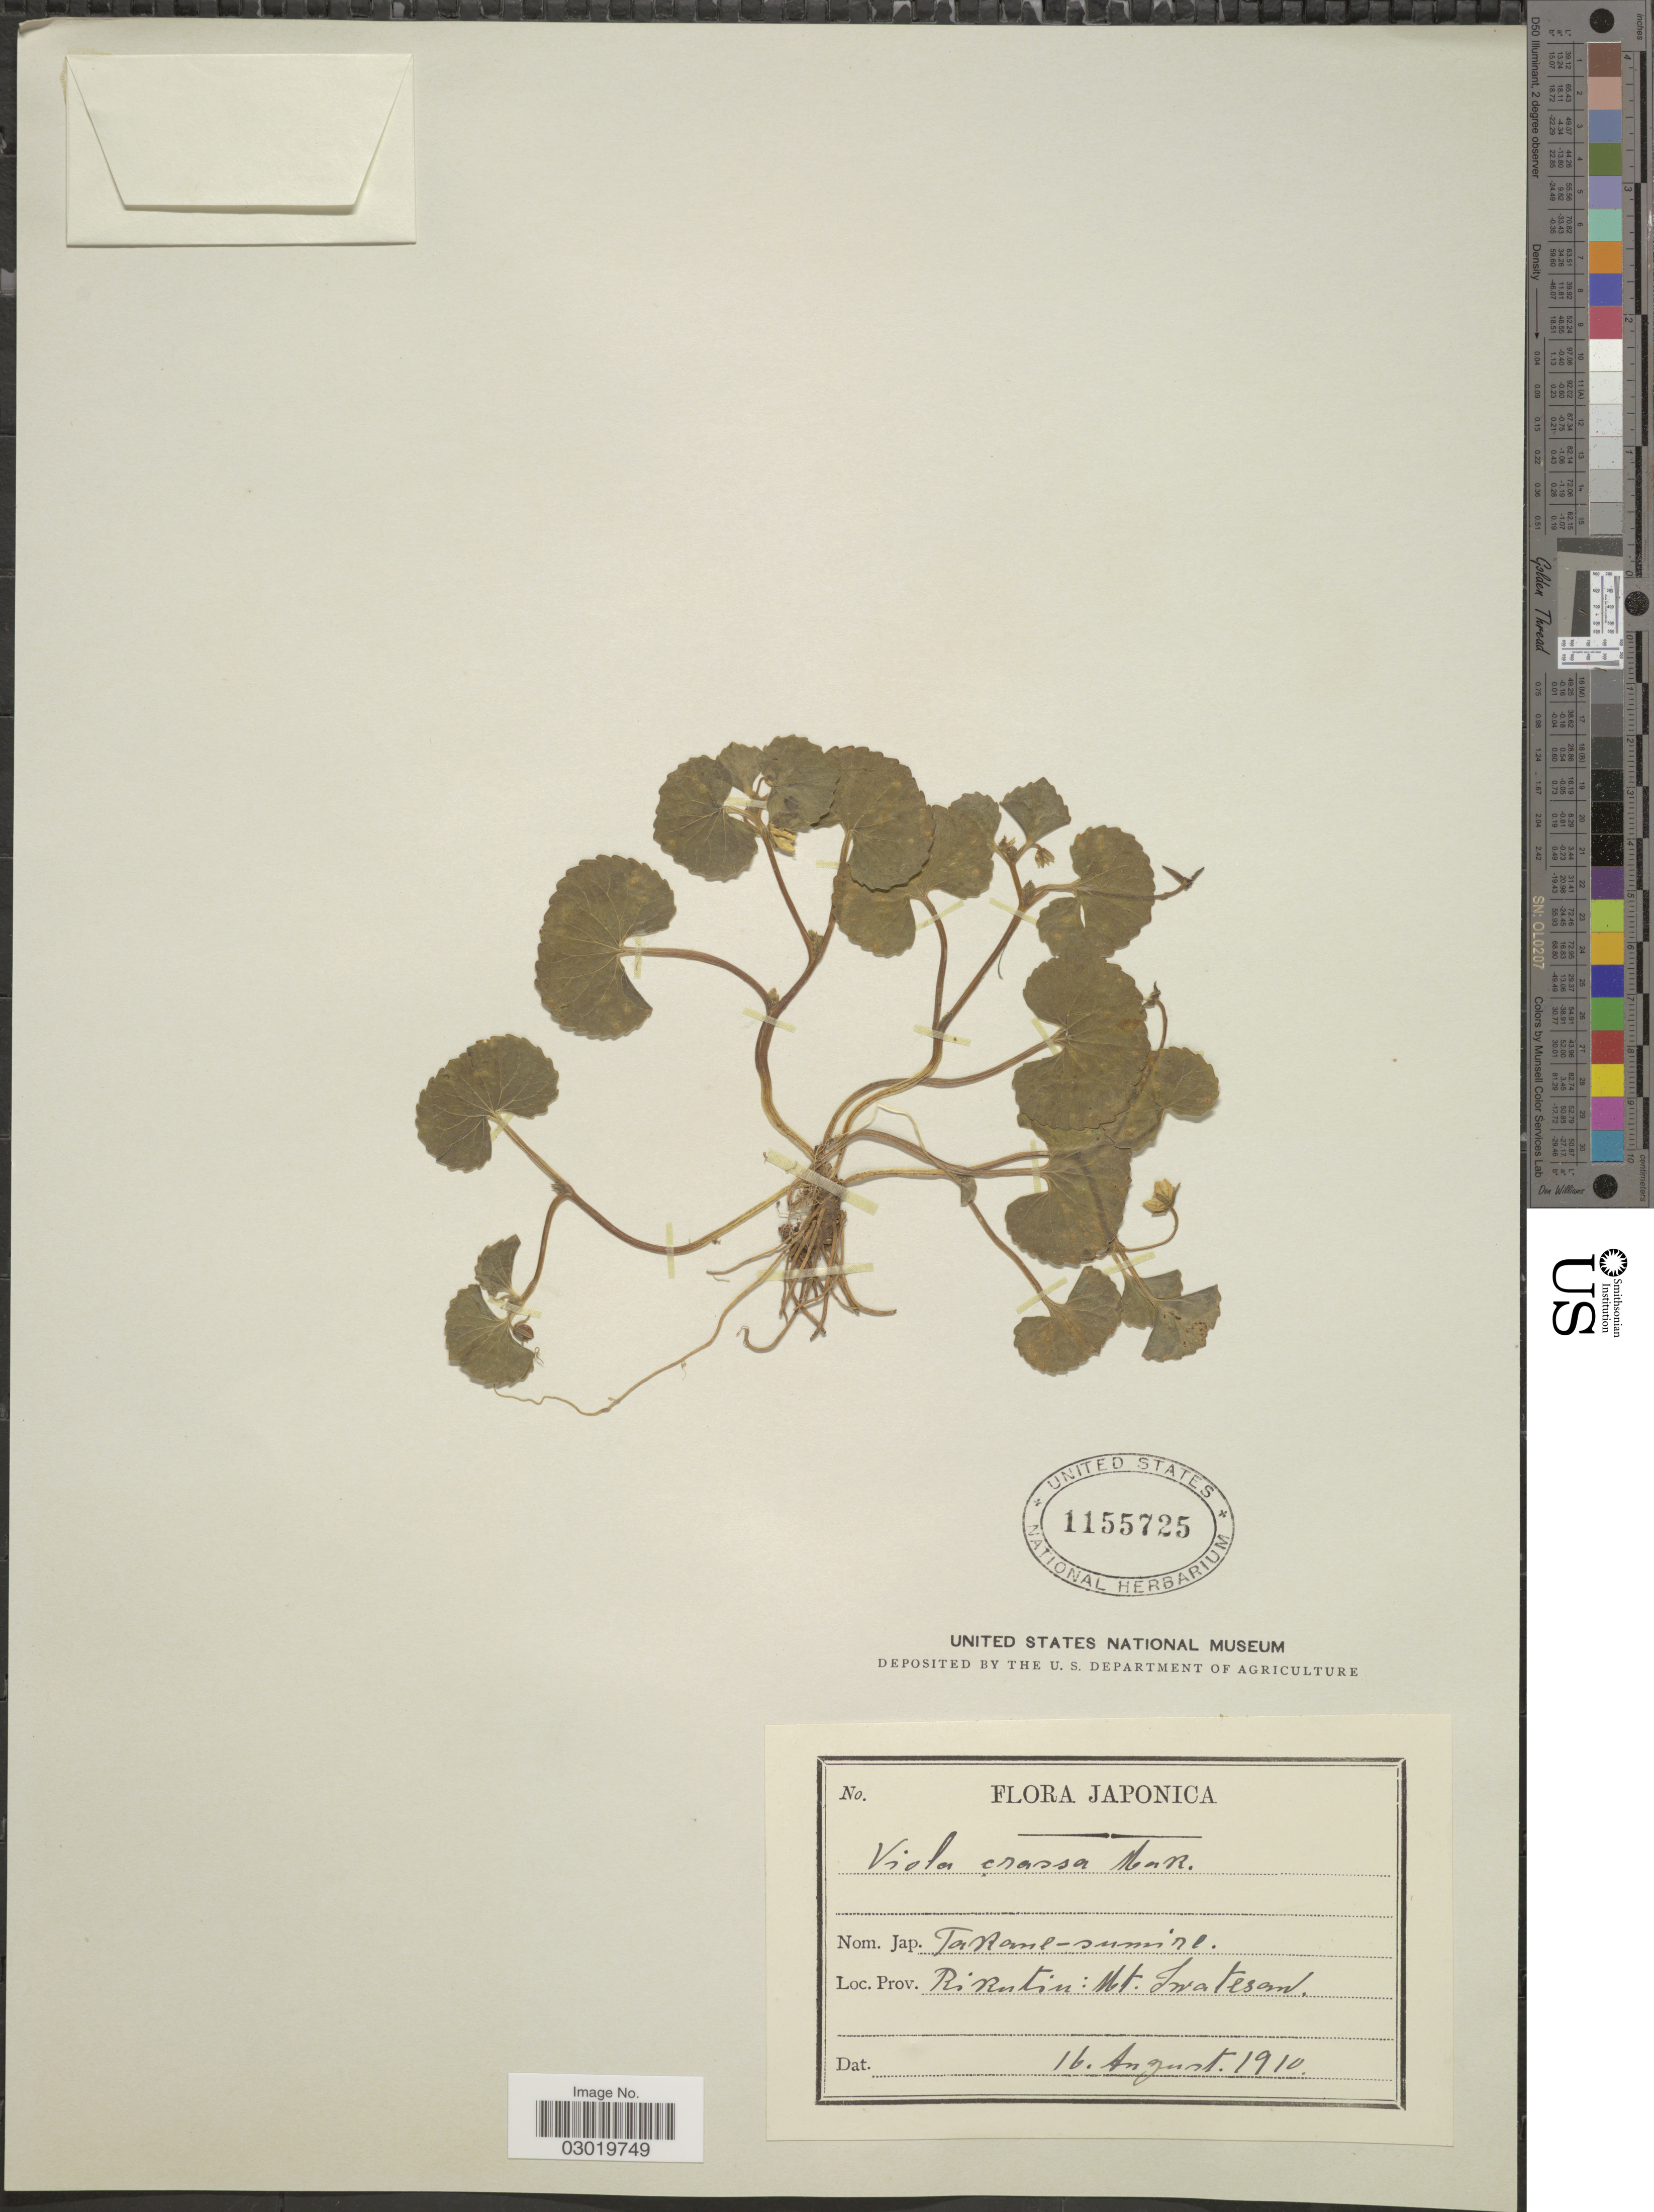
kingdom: Plantae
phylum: Tracheophyta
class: Magnoliopsida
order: Malpighiales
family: Violaceae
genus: Viola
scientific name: Viola crassa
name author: Makino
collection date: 1910-08-16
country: Japan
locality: Rirutiu: Mt. Iwatesan.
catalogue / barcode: US 1155725